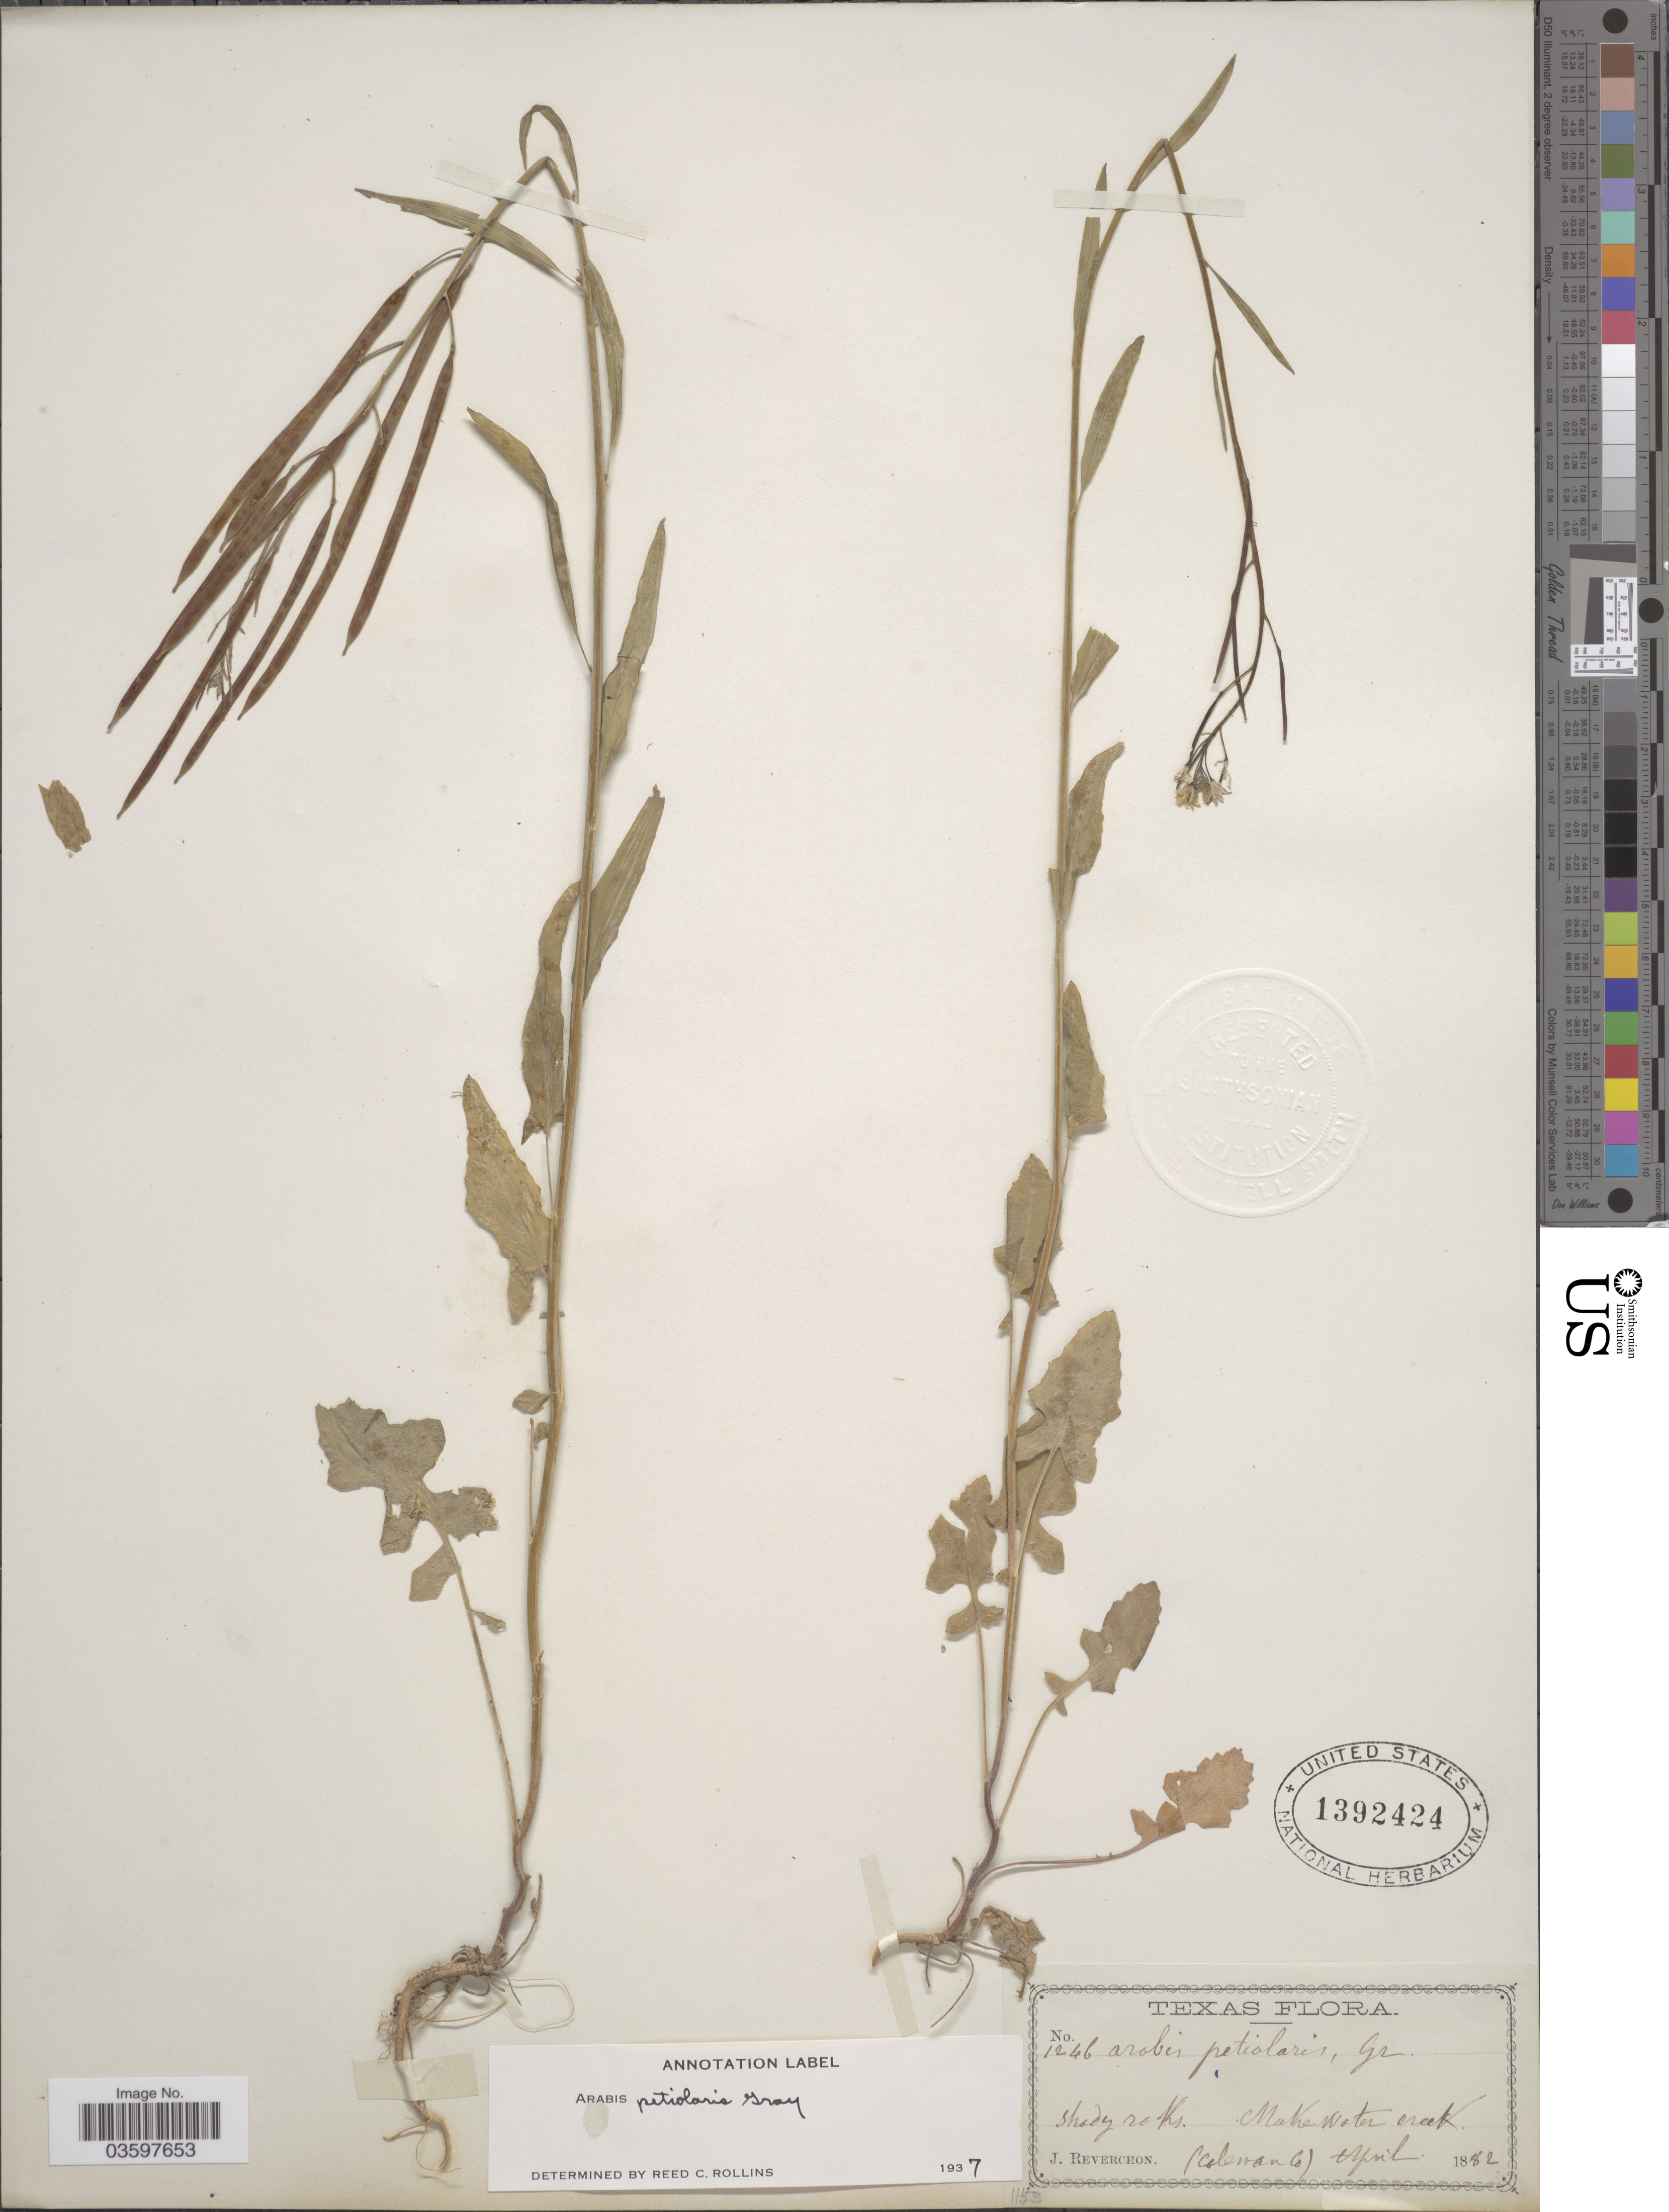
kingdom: Plantae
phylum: Tracheophyta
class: Magnoliopsida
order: Brassicales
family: Brassicaceae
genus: Streptanthus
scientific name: Streptanthus petiolaris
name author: A. Gray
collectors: J. Reverchon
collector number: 1246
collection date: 1882-04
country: United States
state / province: Texas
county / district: Coleman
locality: Machae Water Creek. (Coleman Co).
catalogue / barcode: US 1392424